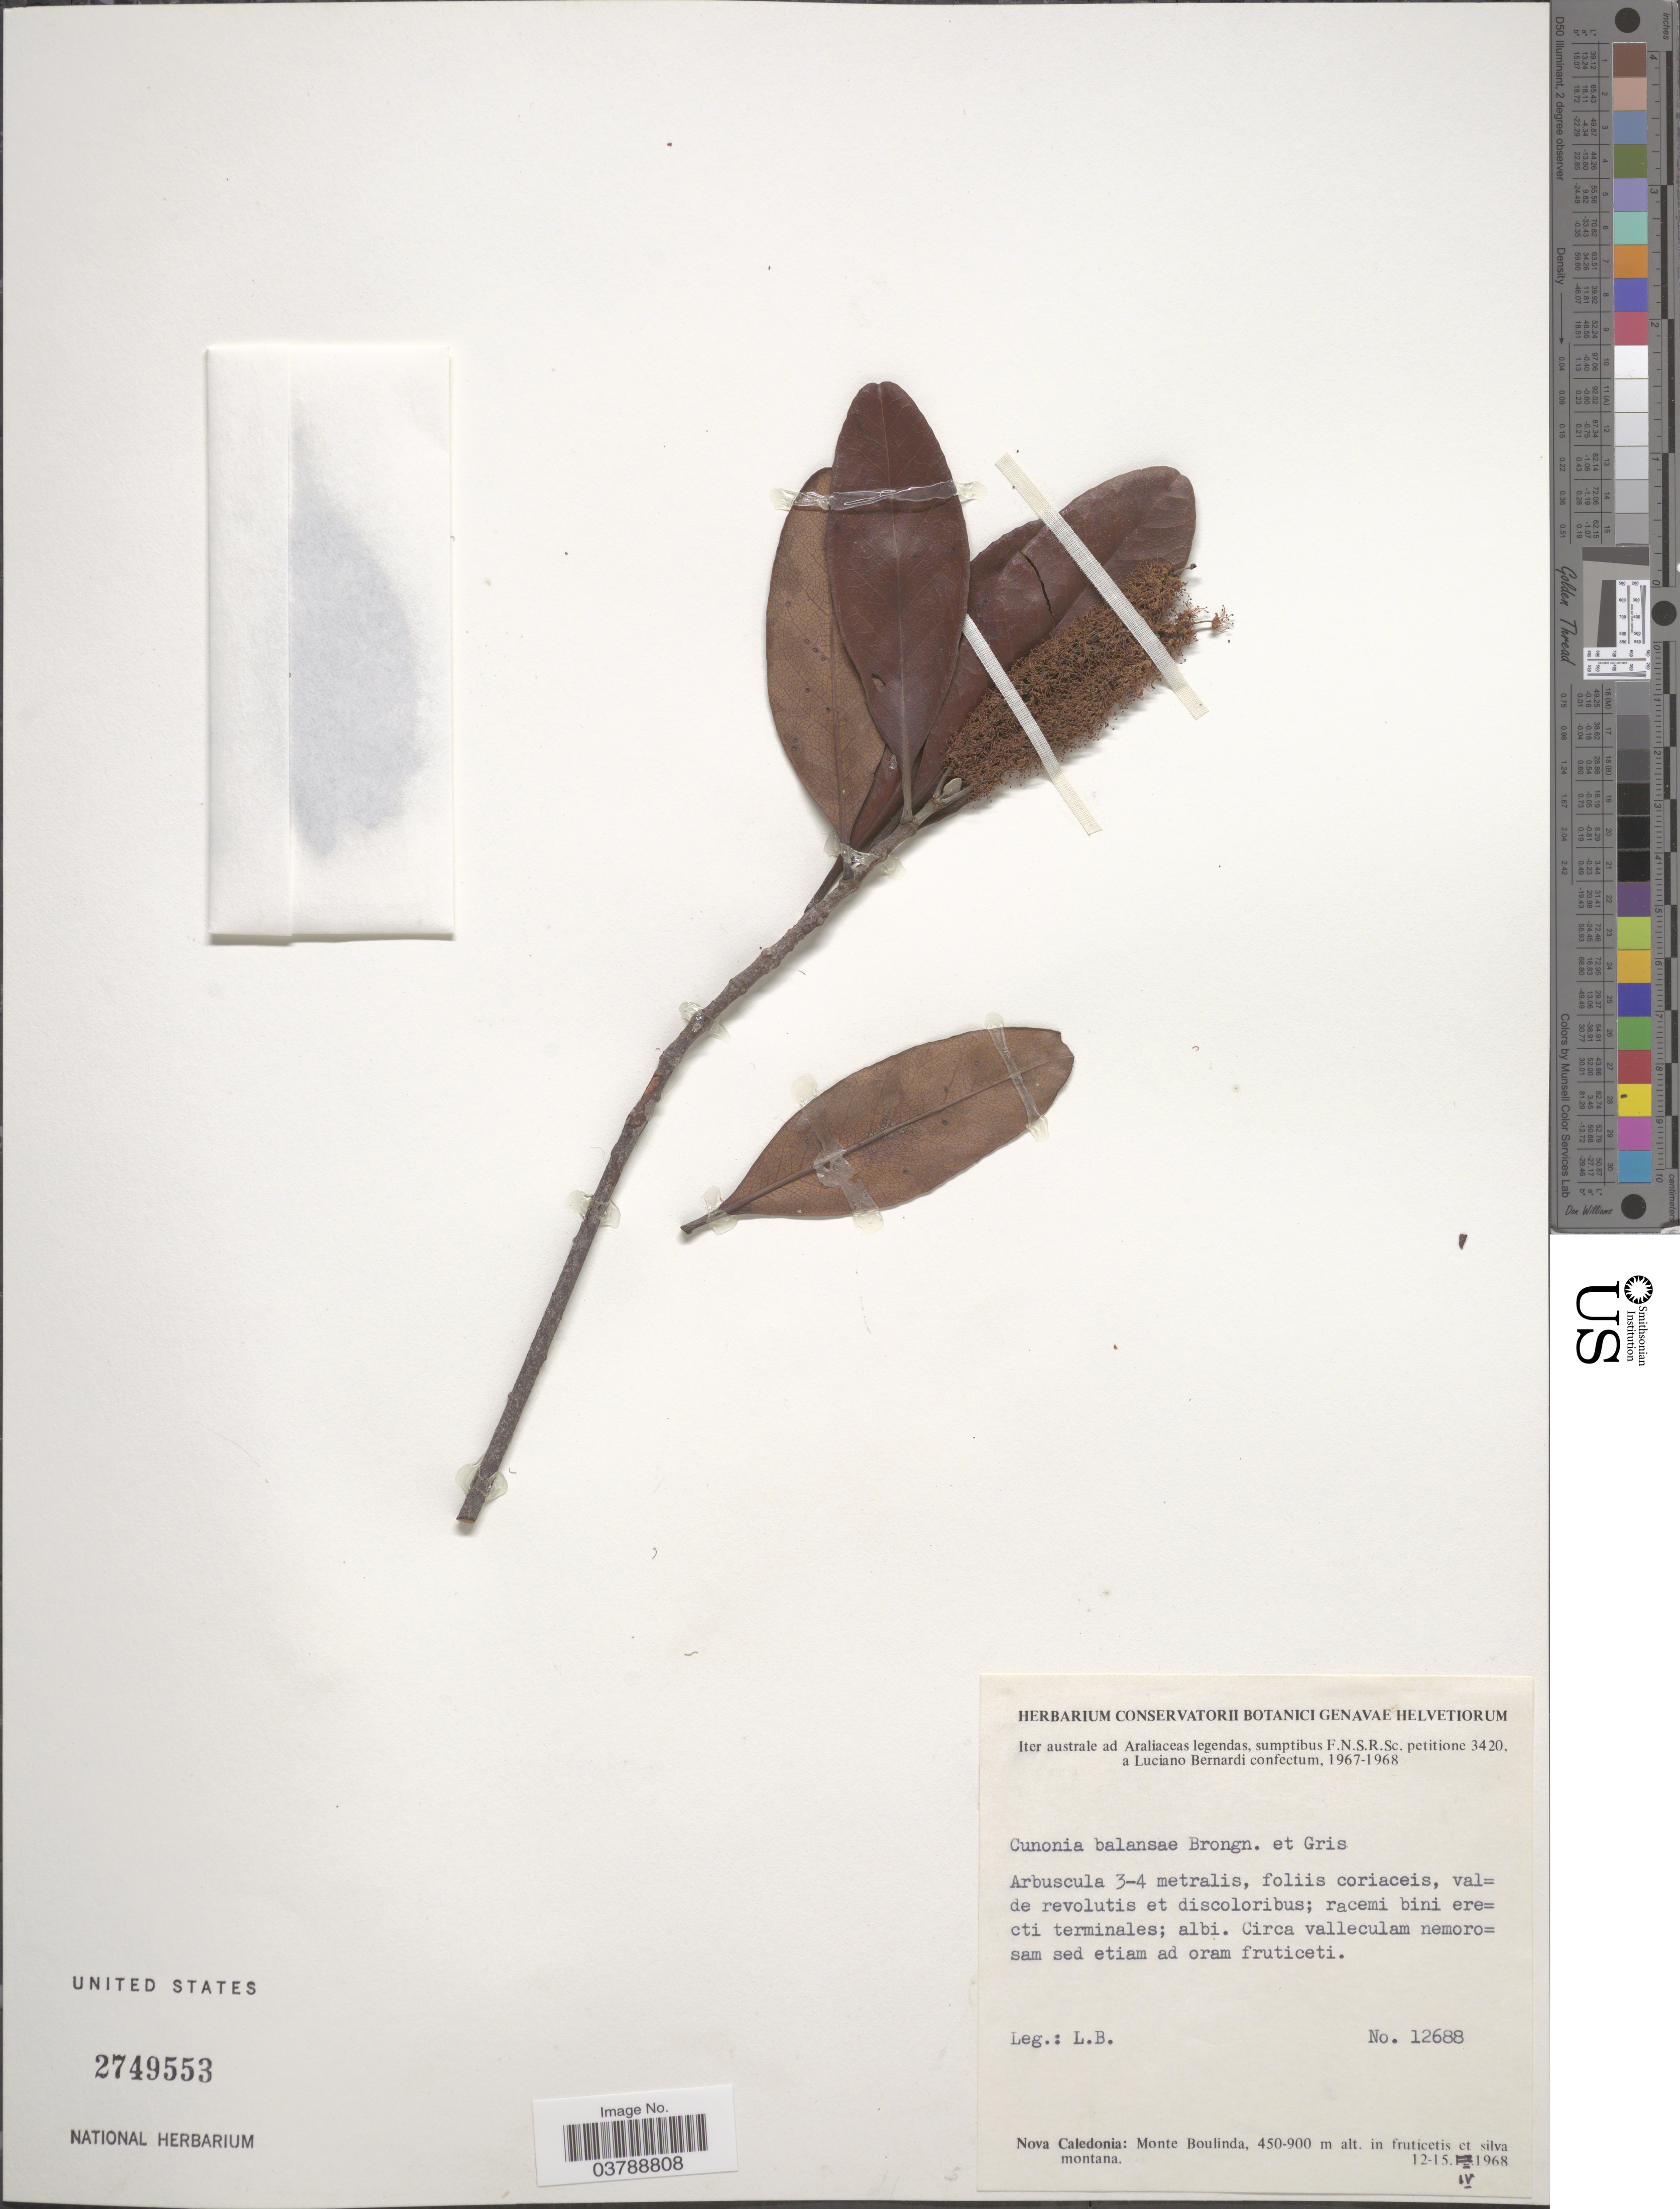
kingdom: Plantae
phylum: Tracheophyta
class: Magnoliopsida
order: Oxalidales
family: Cunoniaceae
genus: Cunonia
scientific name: Cunonia balansae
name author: Brongn. & Gris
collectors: L. Bernardi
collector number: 12688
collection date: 1968-04-12/1968-04-15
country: New Caledonia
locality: Monte Boulinda.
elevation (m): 450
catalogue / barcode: US 2749553